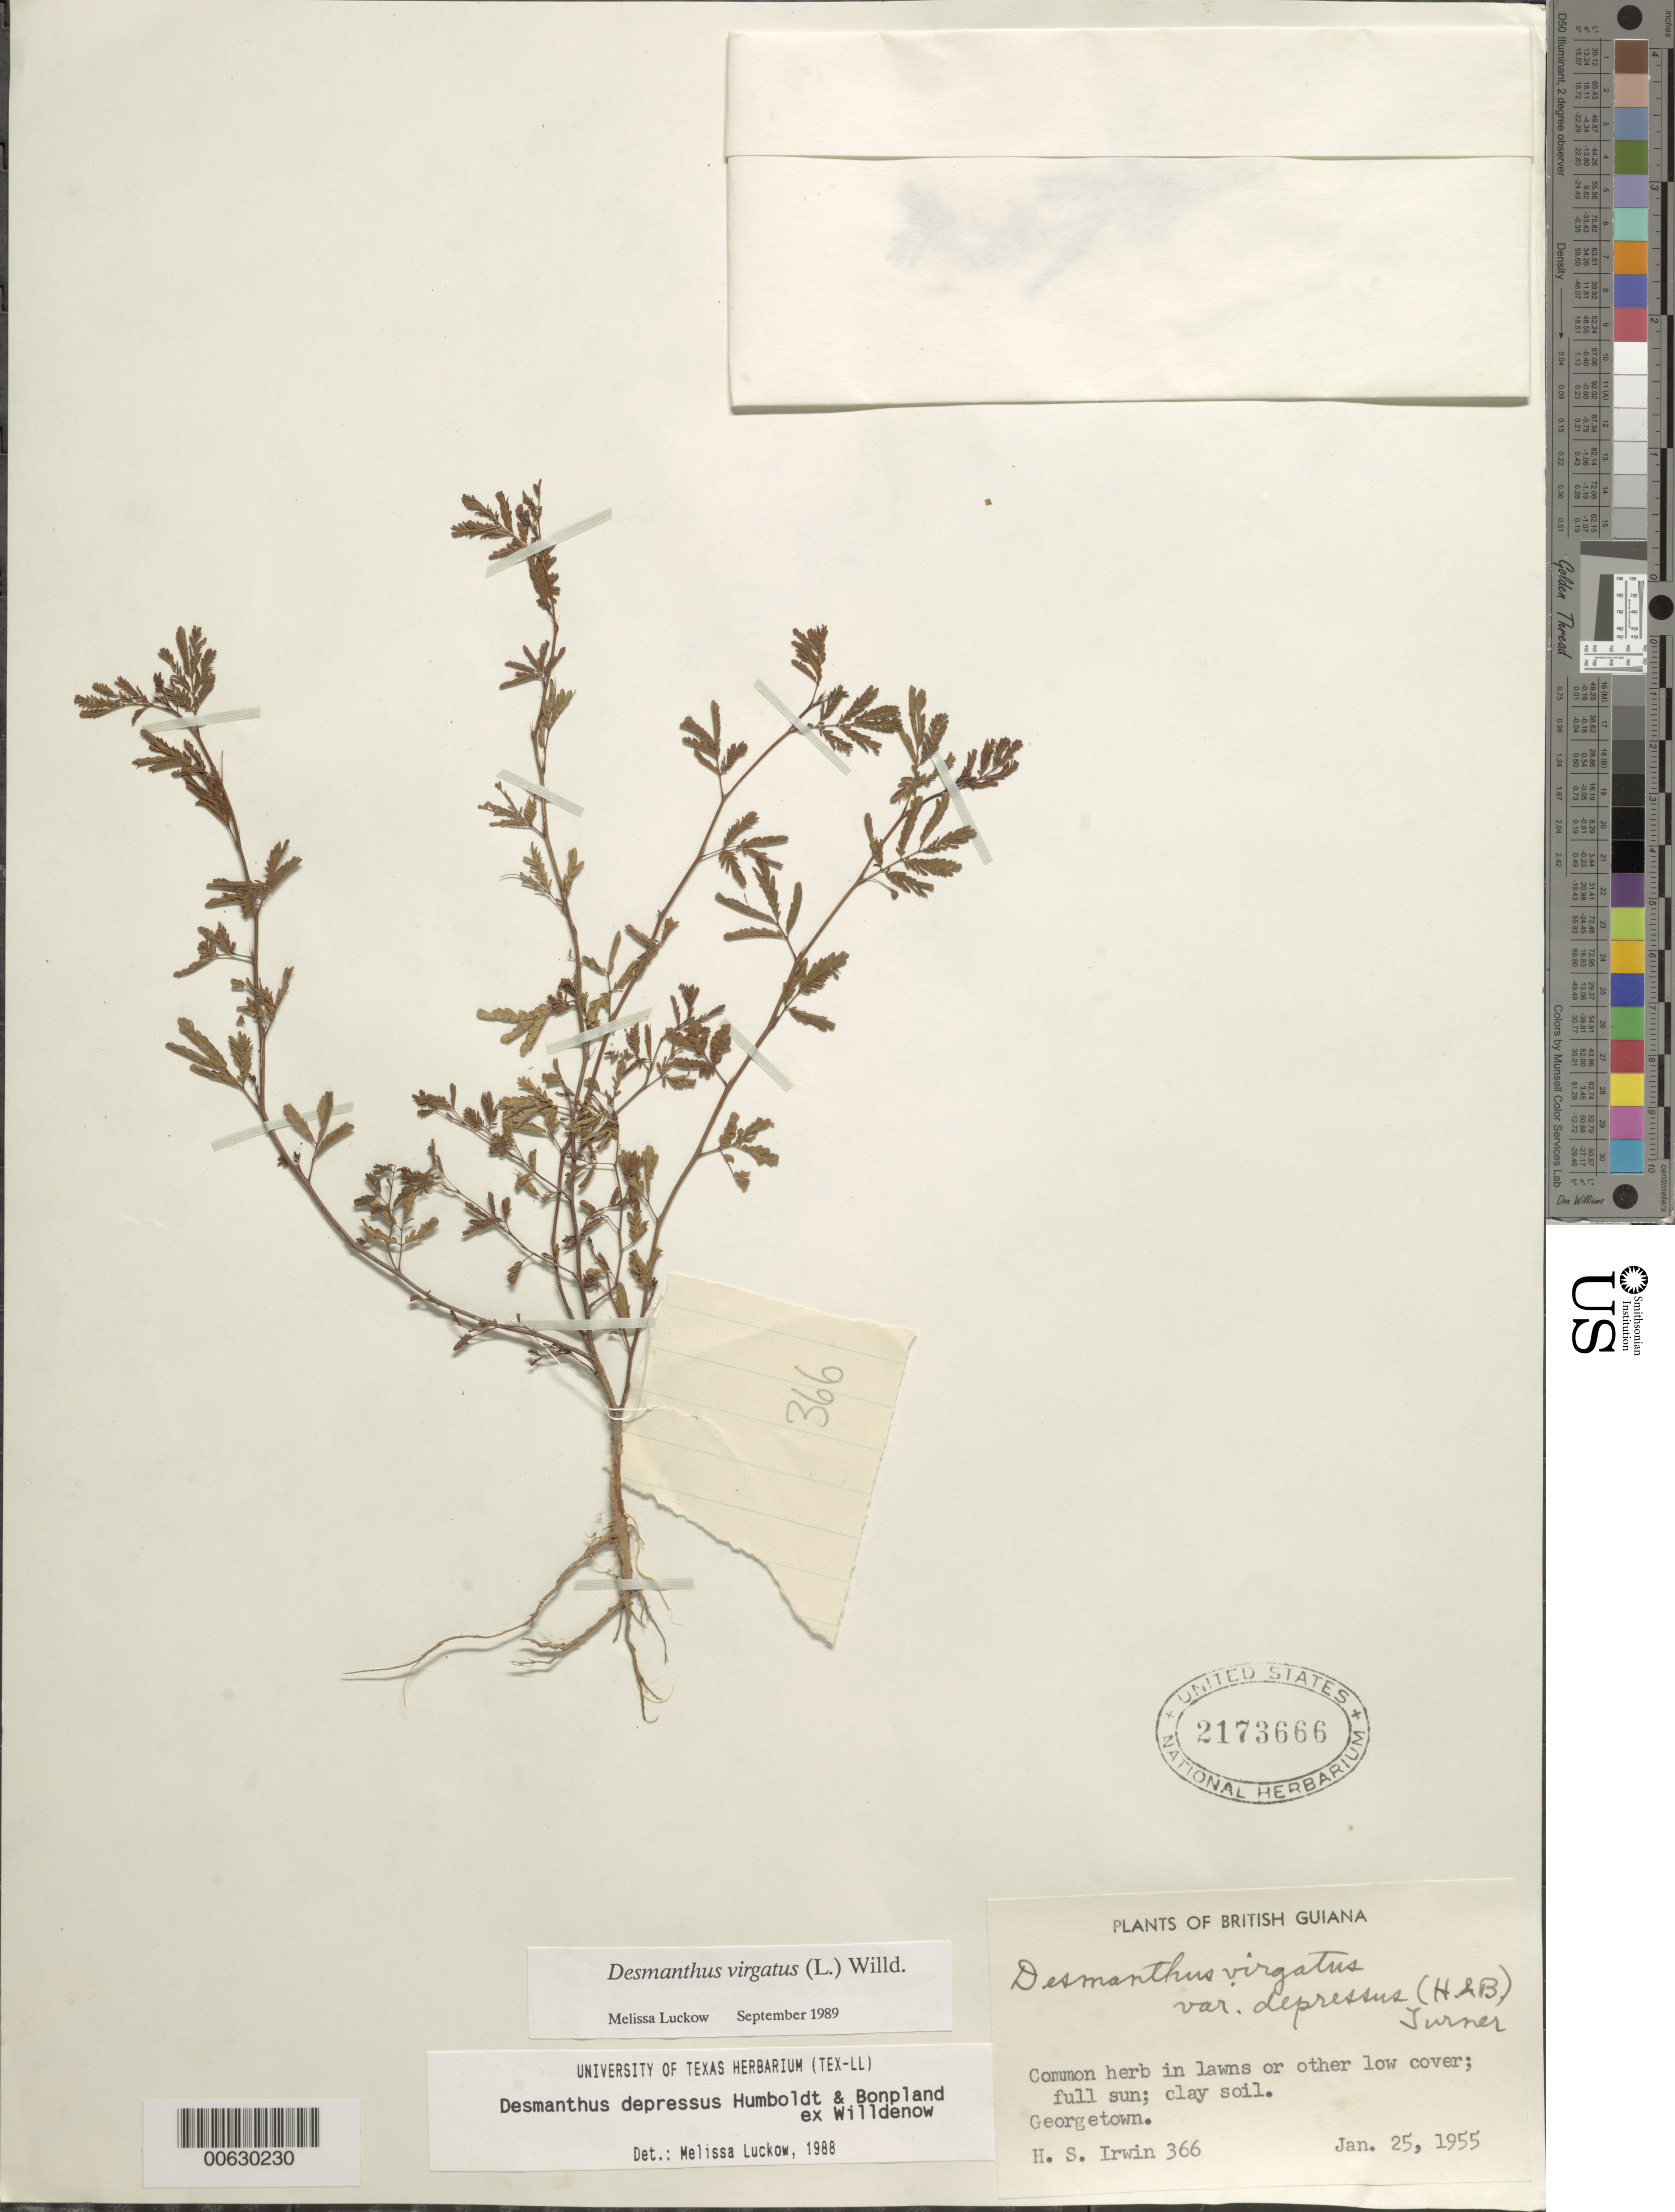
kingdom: Plantae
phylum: Tracheophyta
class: Magnoliopsida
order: Fabales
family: Fabaceae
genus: Desmanthus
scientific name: Desmanthus virgatus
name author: (L.) Willd.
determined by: Luckow, M. A.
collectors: H. Irwin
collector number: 366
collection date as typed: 25-Jan-55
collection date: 1955-01-25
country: Guyana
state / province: Demerara-Mahaica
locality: Georgetown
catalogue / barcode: US 2173666